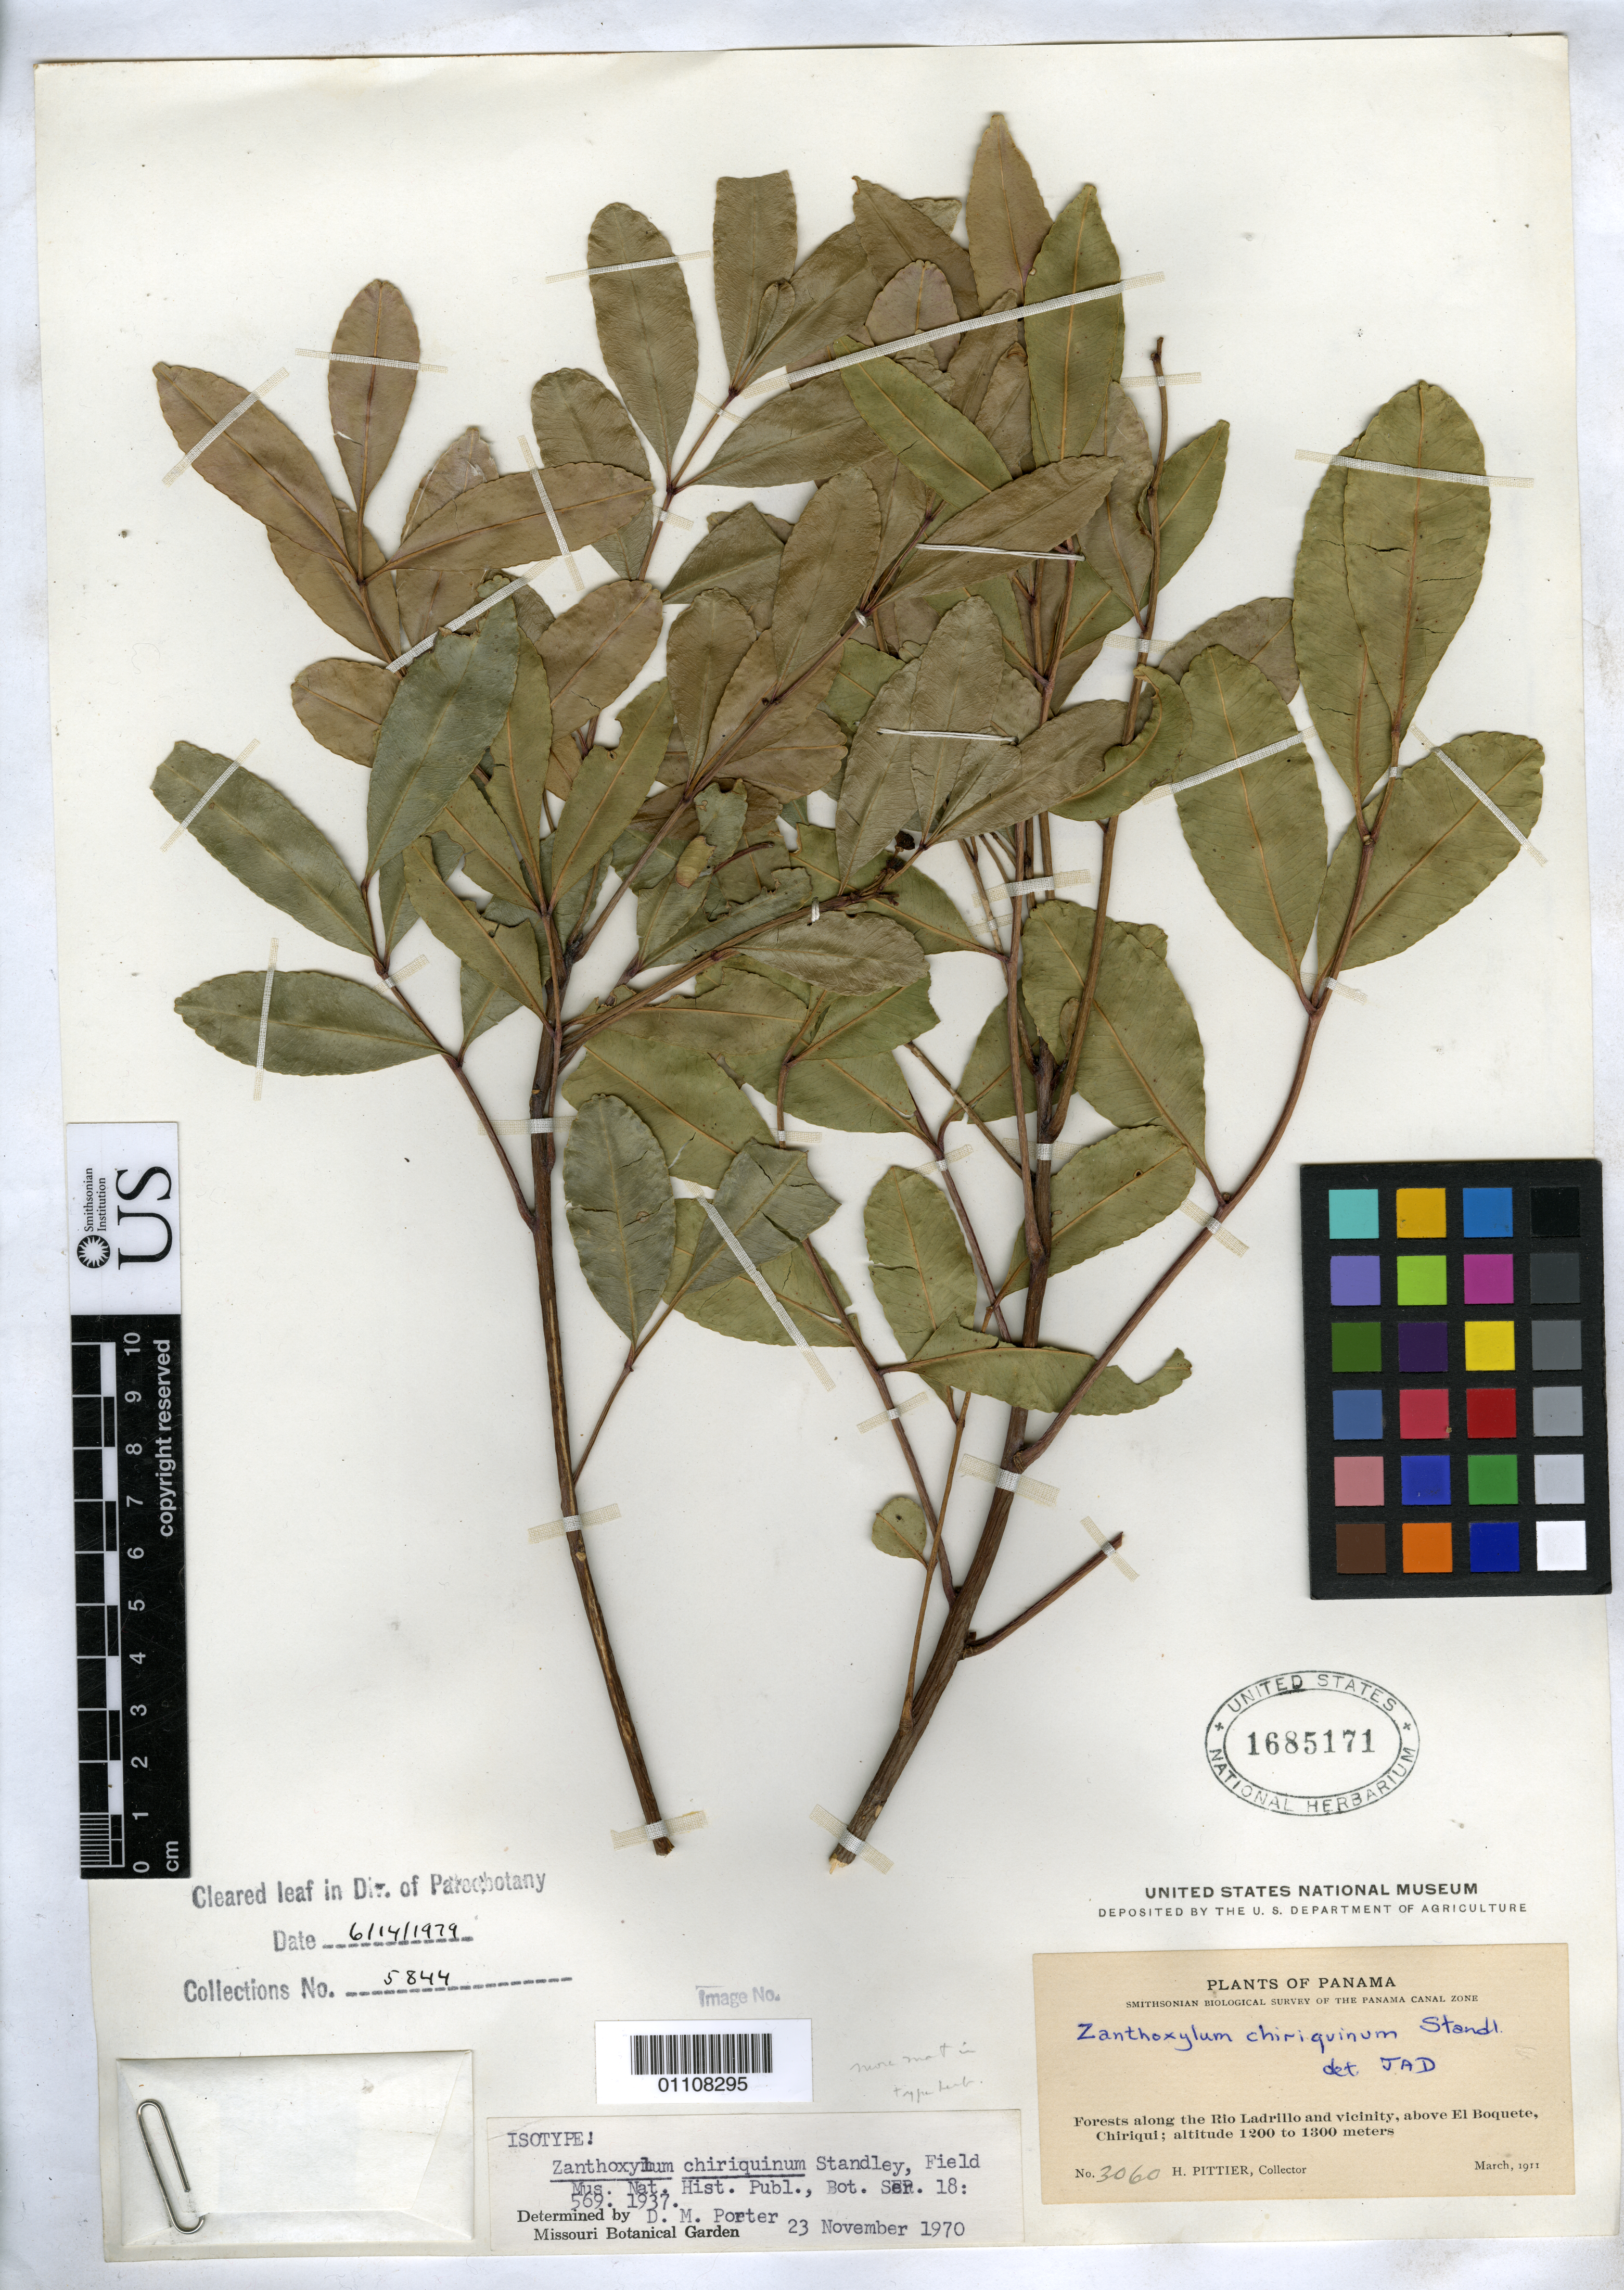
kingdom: Plantae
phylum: Tracheophyta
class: Magnoliopsida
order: Sapindales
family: Rutaceae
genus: Zanthoxylum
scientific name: Zanthoxylum chiriquinum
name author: Standl.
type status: Isotype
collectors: H. F. Pittier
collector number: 3060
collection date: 1911-03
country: Panama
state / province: Chiriqui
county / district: Boquete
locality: Rio Ladrillo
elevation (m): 1200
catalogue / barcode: US 1685171